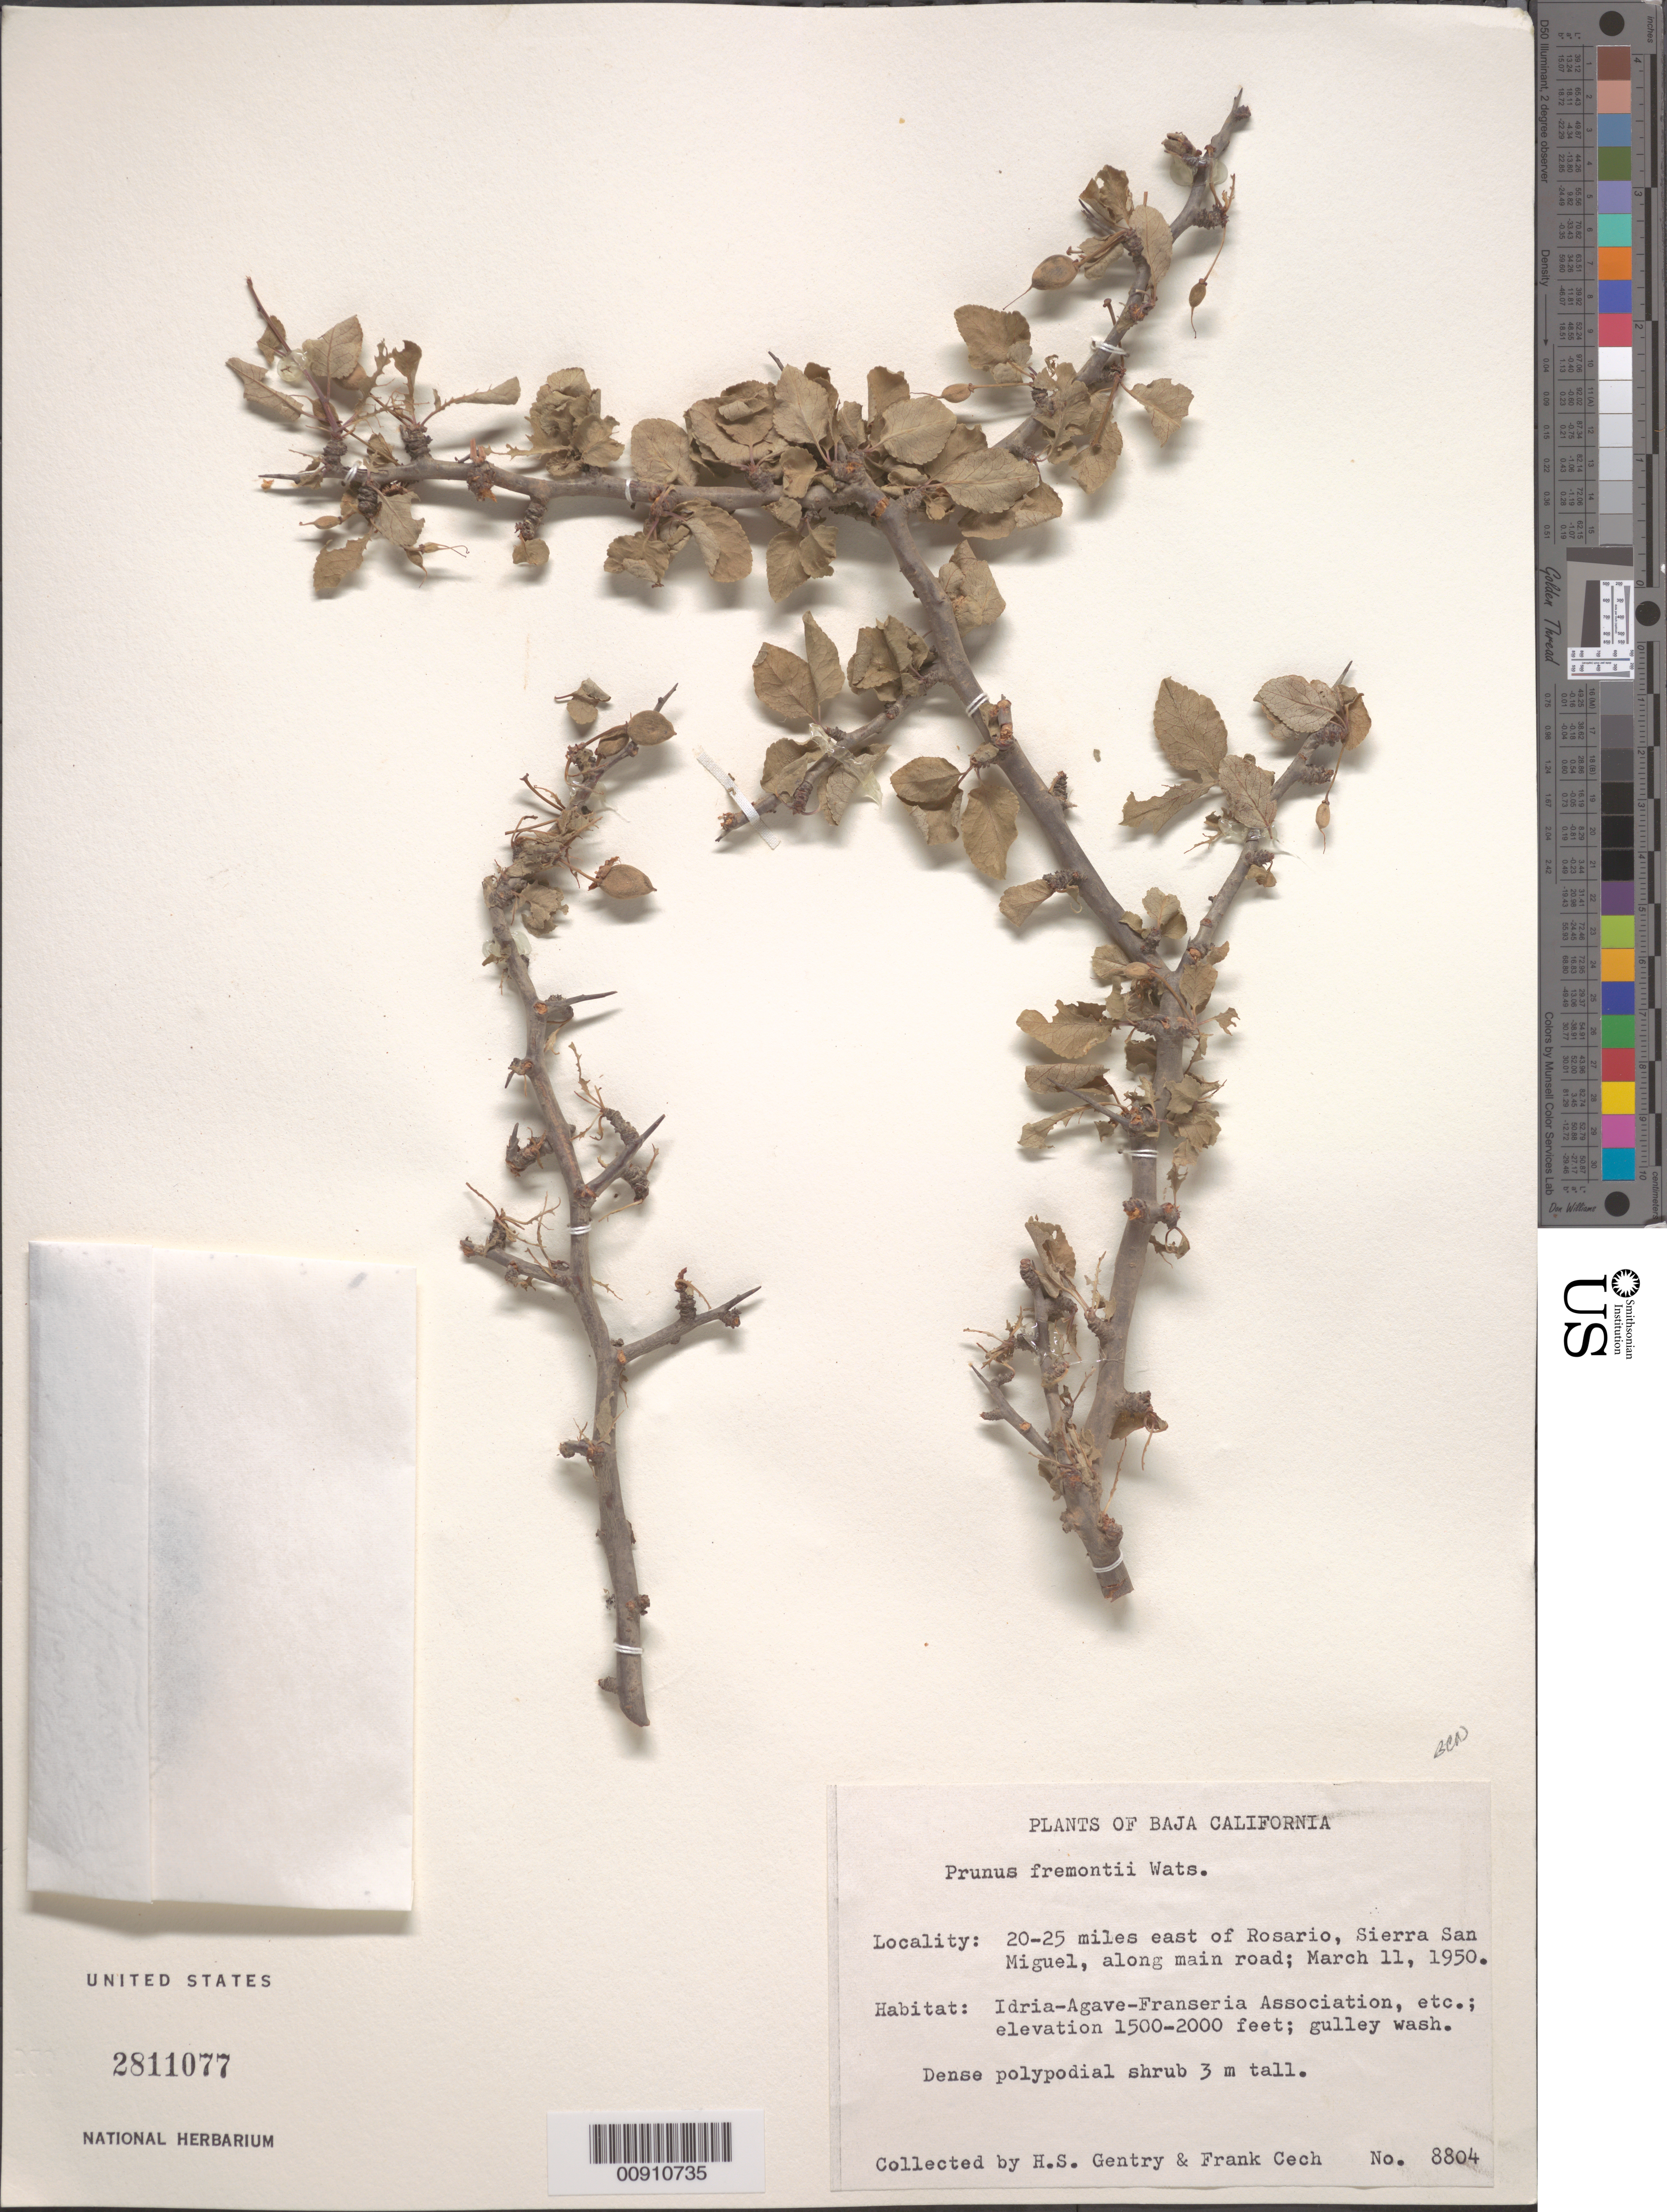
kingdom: Plantae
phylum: Tracheophyta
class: Magnoliopsida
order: Rosales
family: Rosaceae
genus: Prunus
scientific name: Prunus fremontii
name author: S. Watson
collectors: H. S. Gentry & F. Cech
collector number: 8804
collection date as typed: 11 Mar 1950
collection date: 1950-03-11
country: Mexico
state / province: Baja California Norte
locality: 20-25 miles east of Rosario, Sierra San Miguel, along main road.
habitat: Idria-Agave-Franseria Association, etc.; gulley wash.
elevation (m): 457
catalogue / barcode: US 2811077